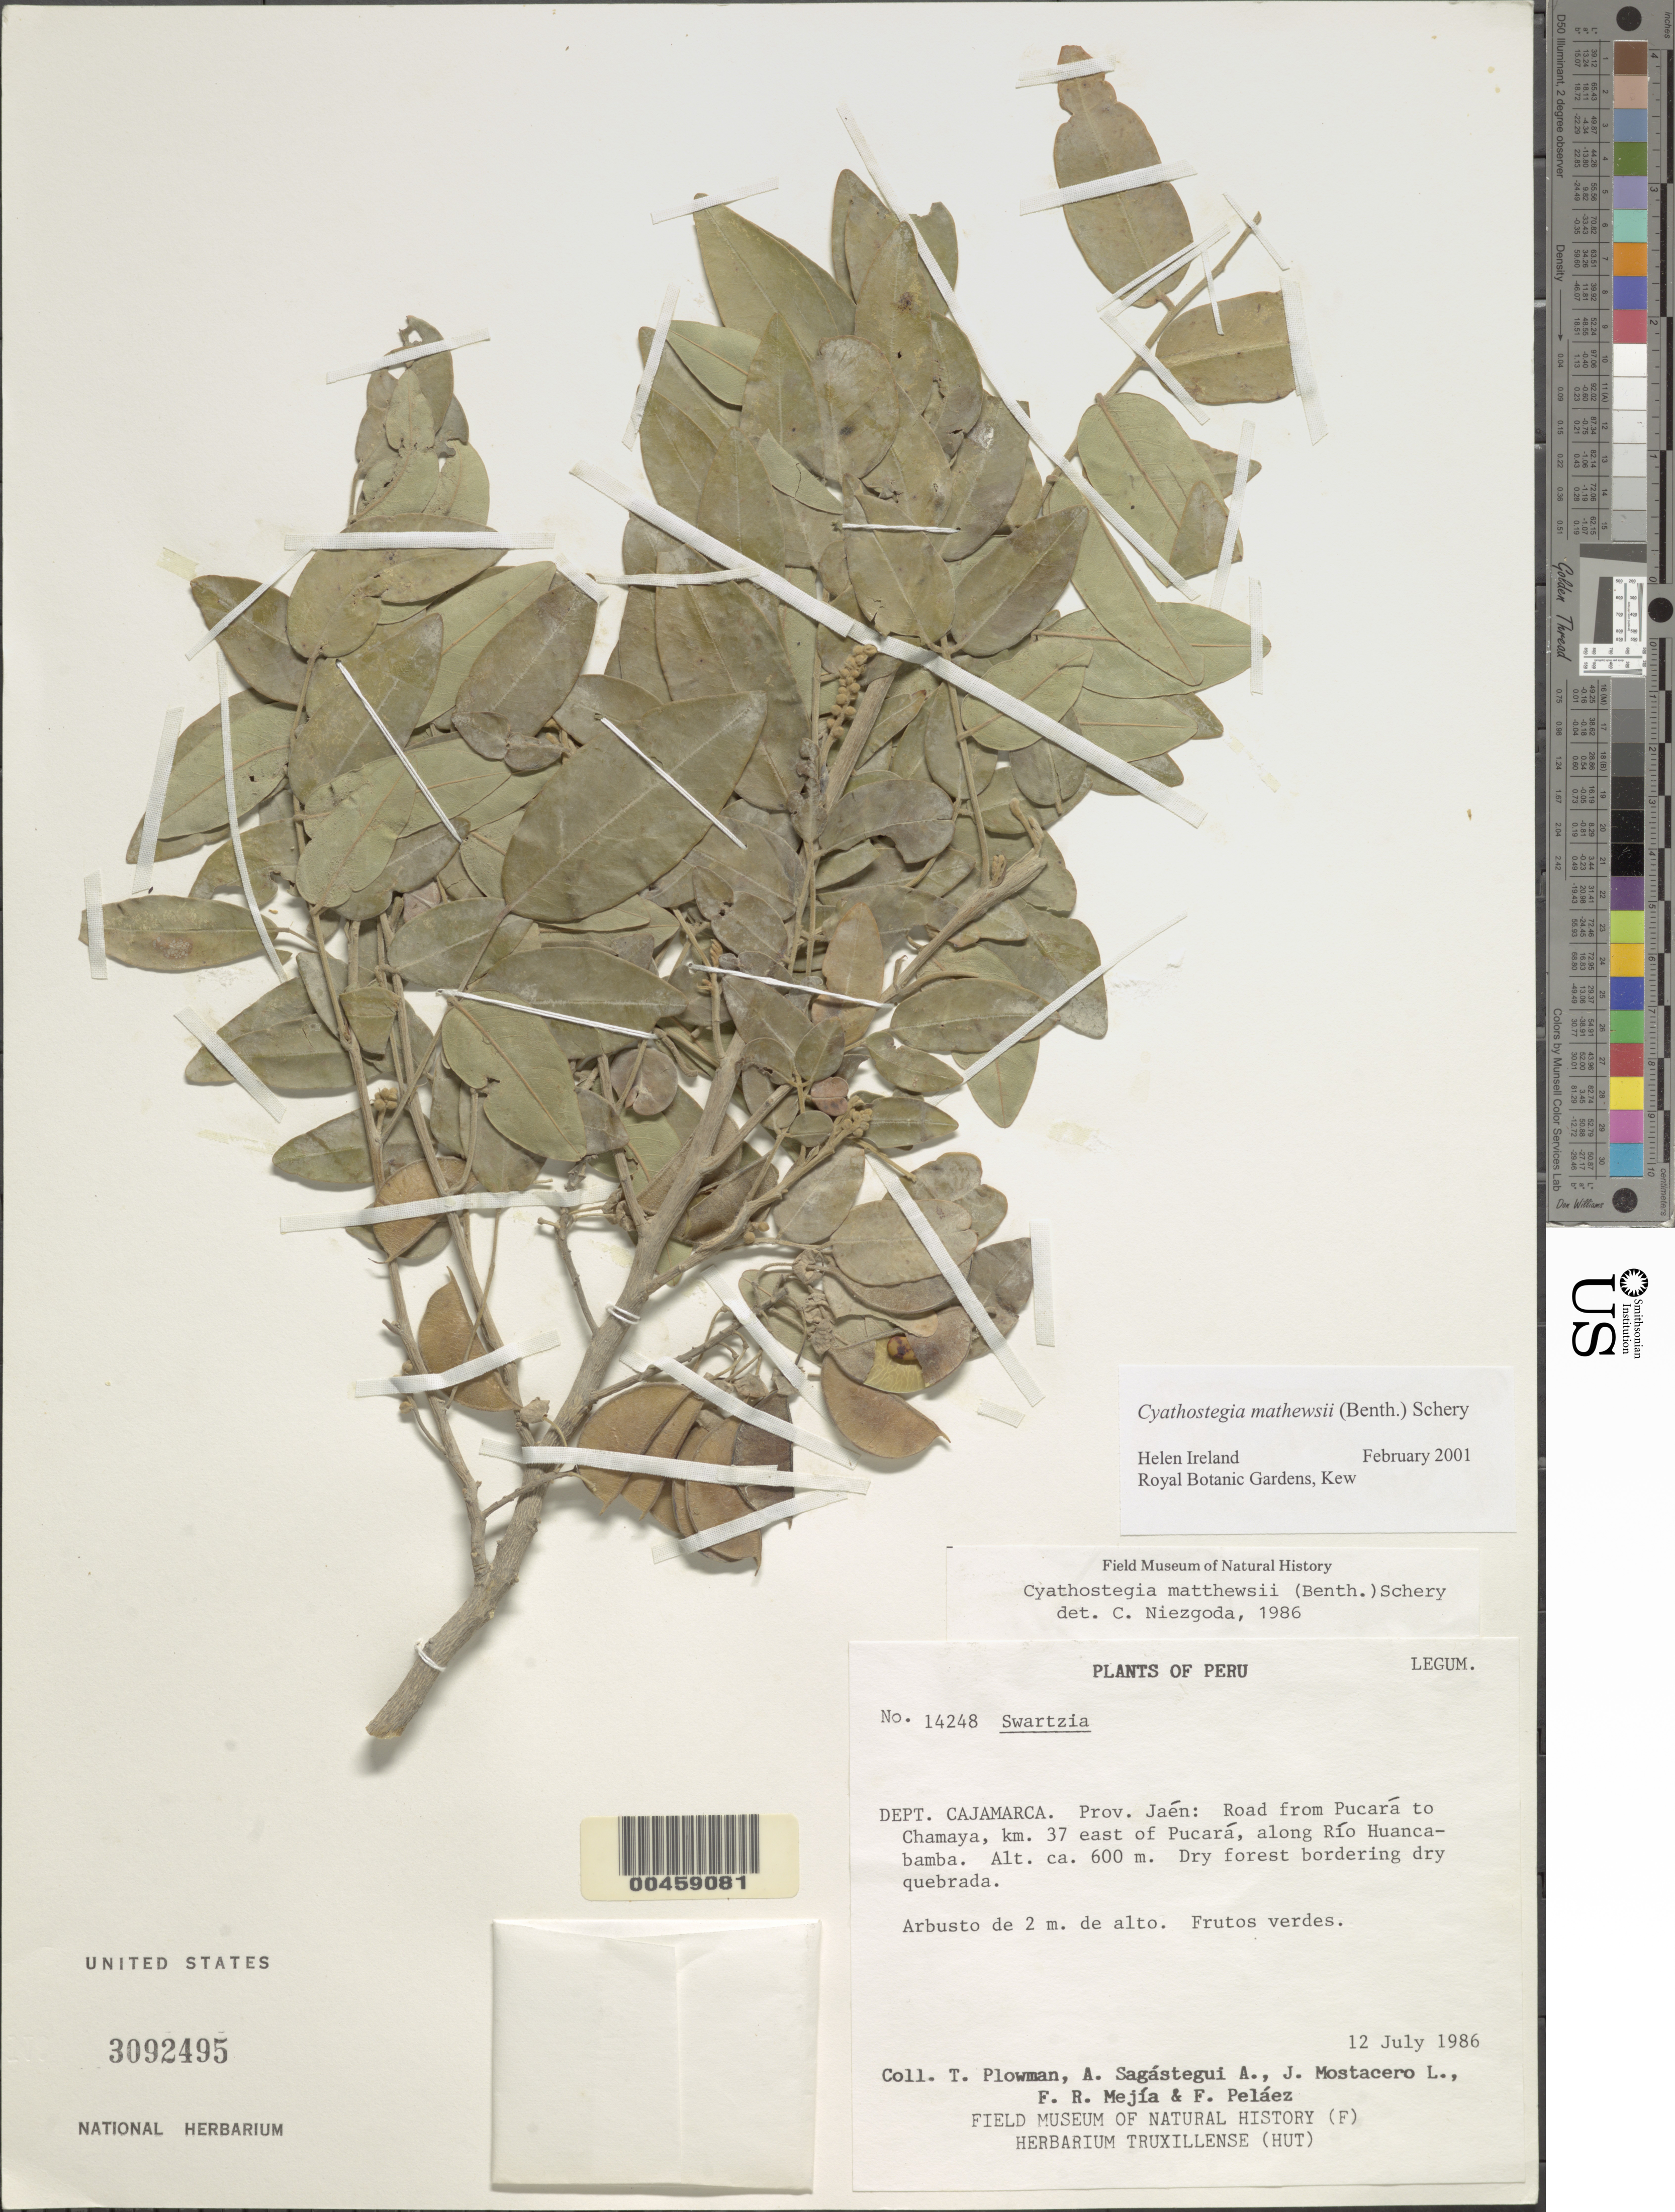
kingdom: Plantae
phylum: Tracheophyta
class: Magnoliopsida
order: Fabales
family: Fabaceae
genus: Cyathostegia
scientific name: Cyathostegia matthewsii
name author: (Benth.) Schery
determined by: Rudd, V. E.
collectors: T. Plowman, A. Sagástegui A., J. Mostacero L., F. R. Mejia & F. Pelaez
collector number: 14248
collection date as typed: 12 Jul 1986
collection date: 1986-07-12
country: Peru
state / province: Cajamarca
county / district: Jaén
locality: road from Pucará to Chamaya, km 37 E of Pucará, along Río Huancabamba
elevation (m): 600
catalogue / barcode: US 3092495